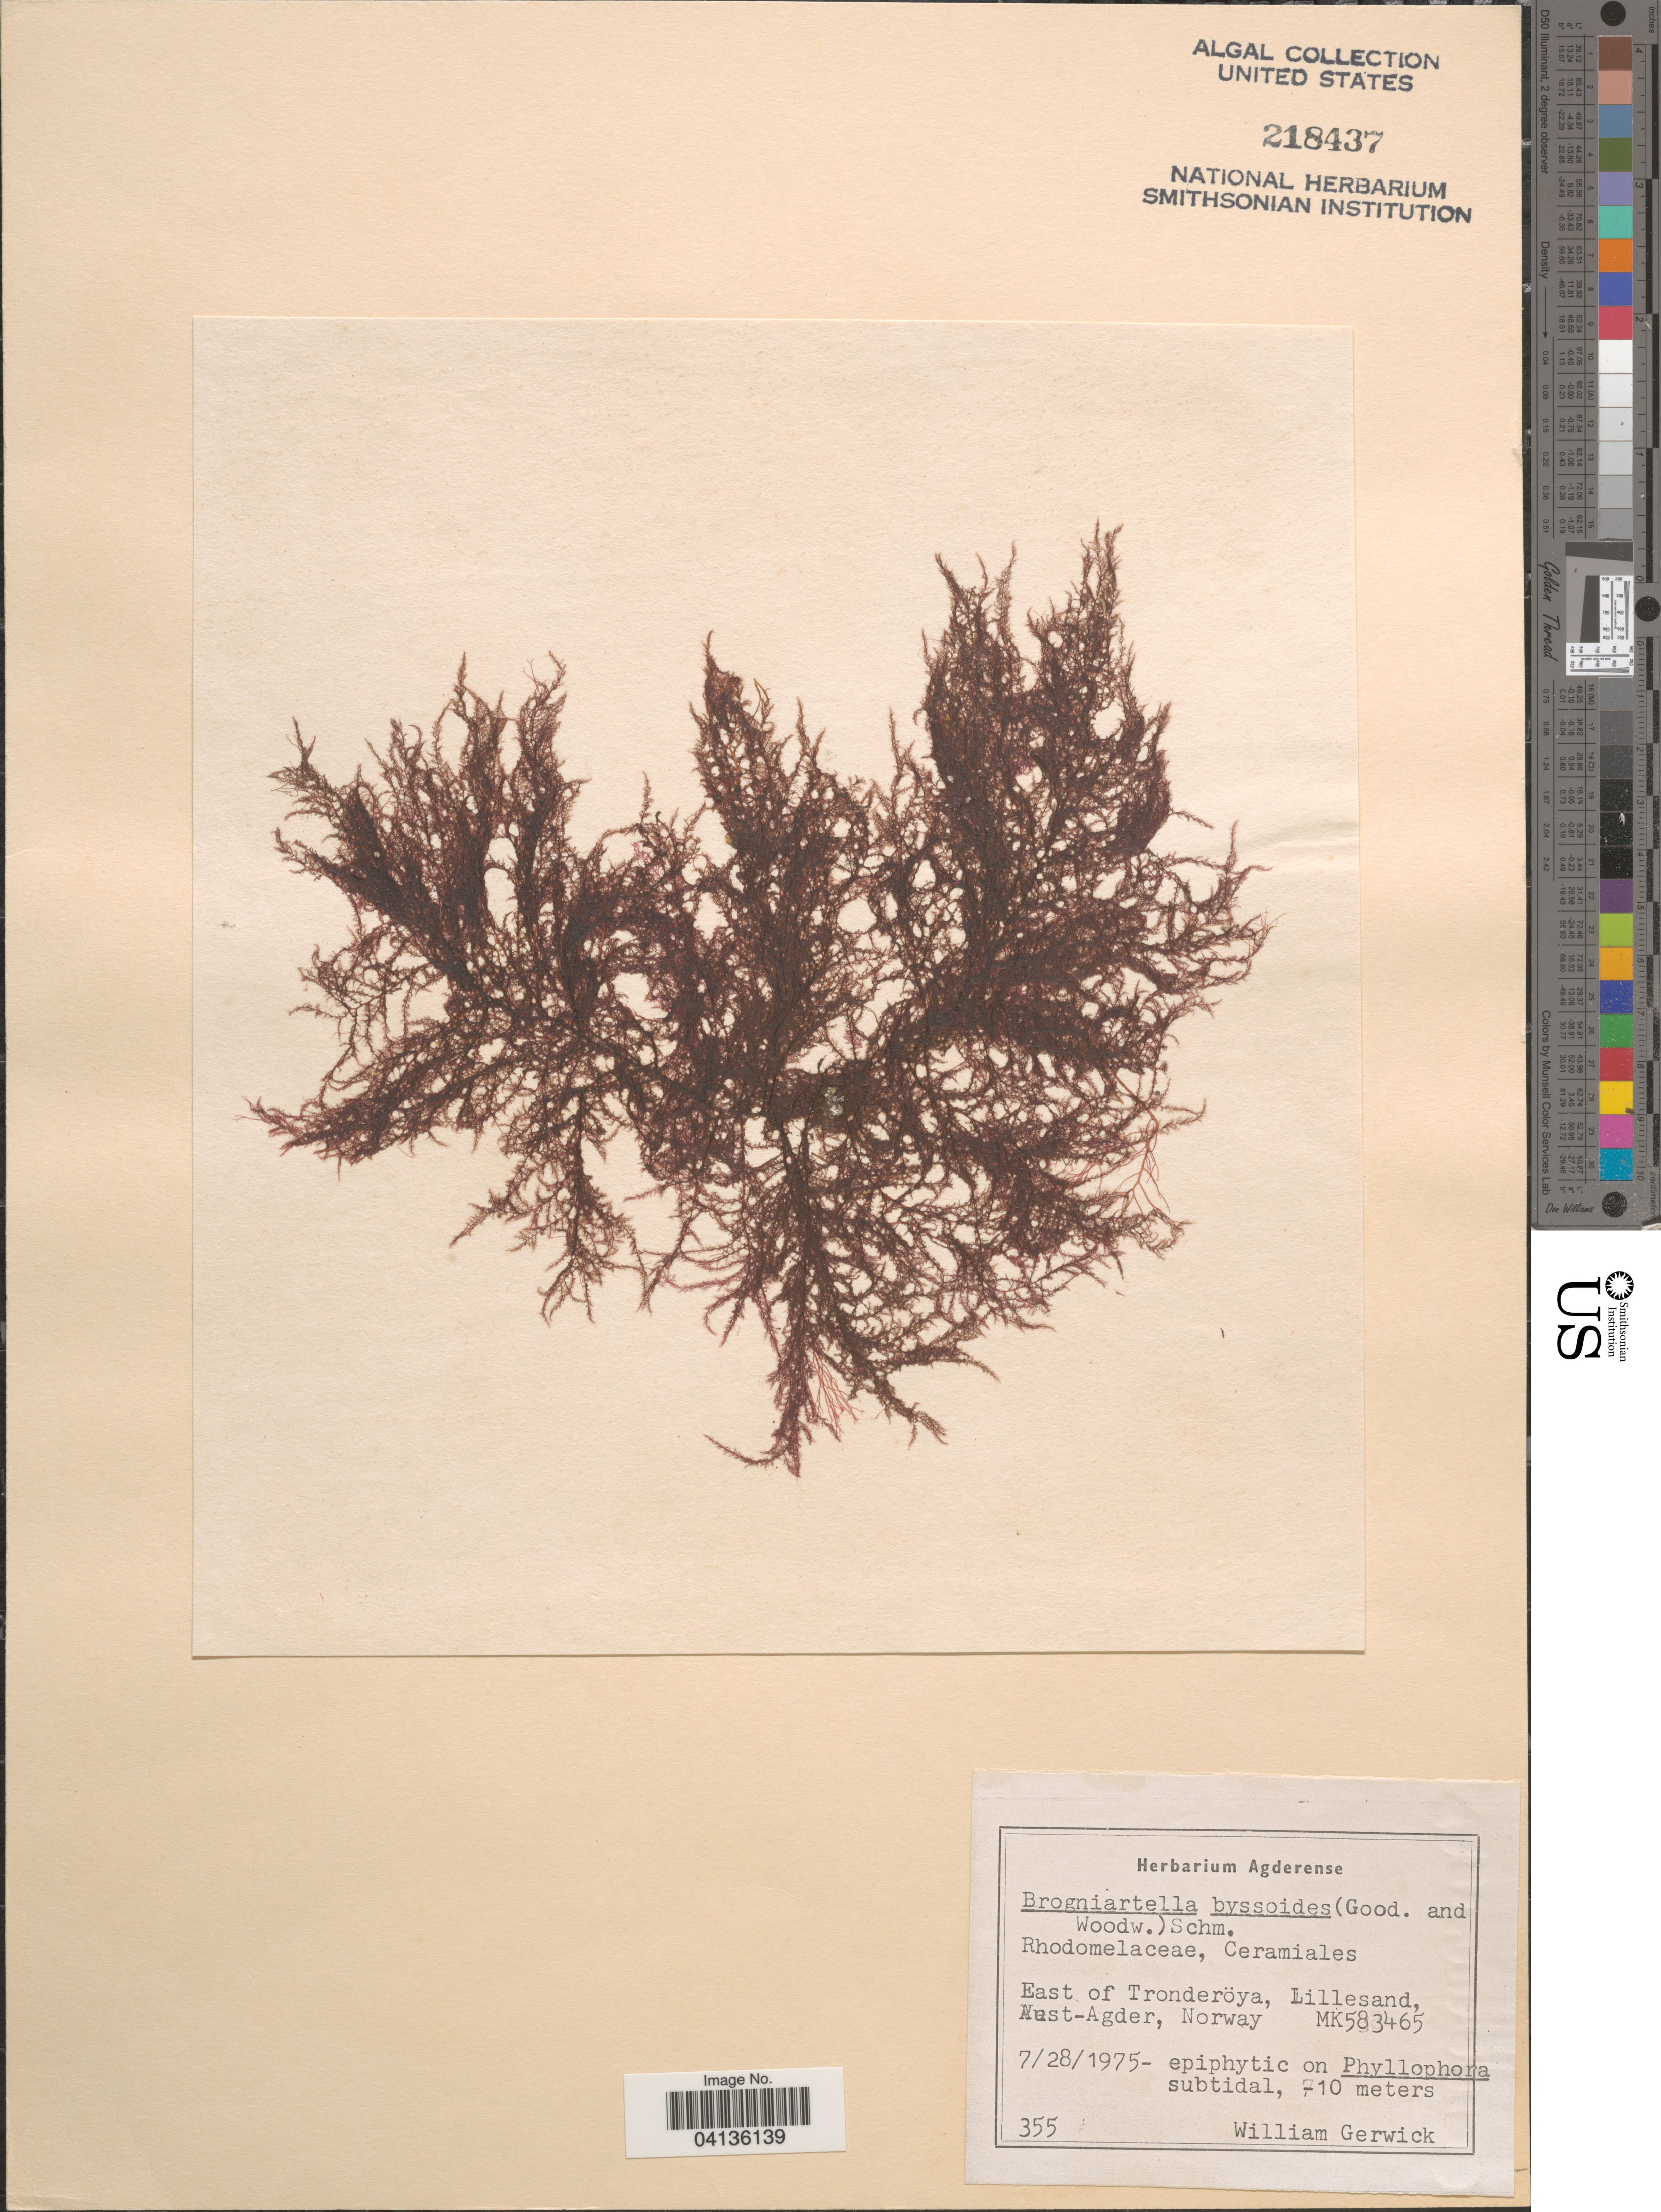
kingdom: Plantae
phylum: Rhodophyta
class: Florideophyceae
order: Ceramiales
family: Rhodomelaceae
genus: Brongniartella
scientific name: Brongniartella byssoides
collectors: W. Gerwick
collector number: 355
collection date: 1975-07-28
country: Norway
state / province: Aust-Agder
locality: East of Tronderöya, Lillesand. MK583465.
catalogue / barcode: US 218437